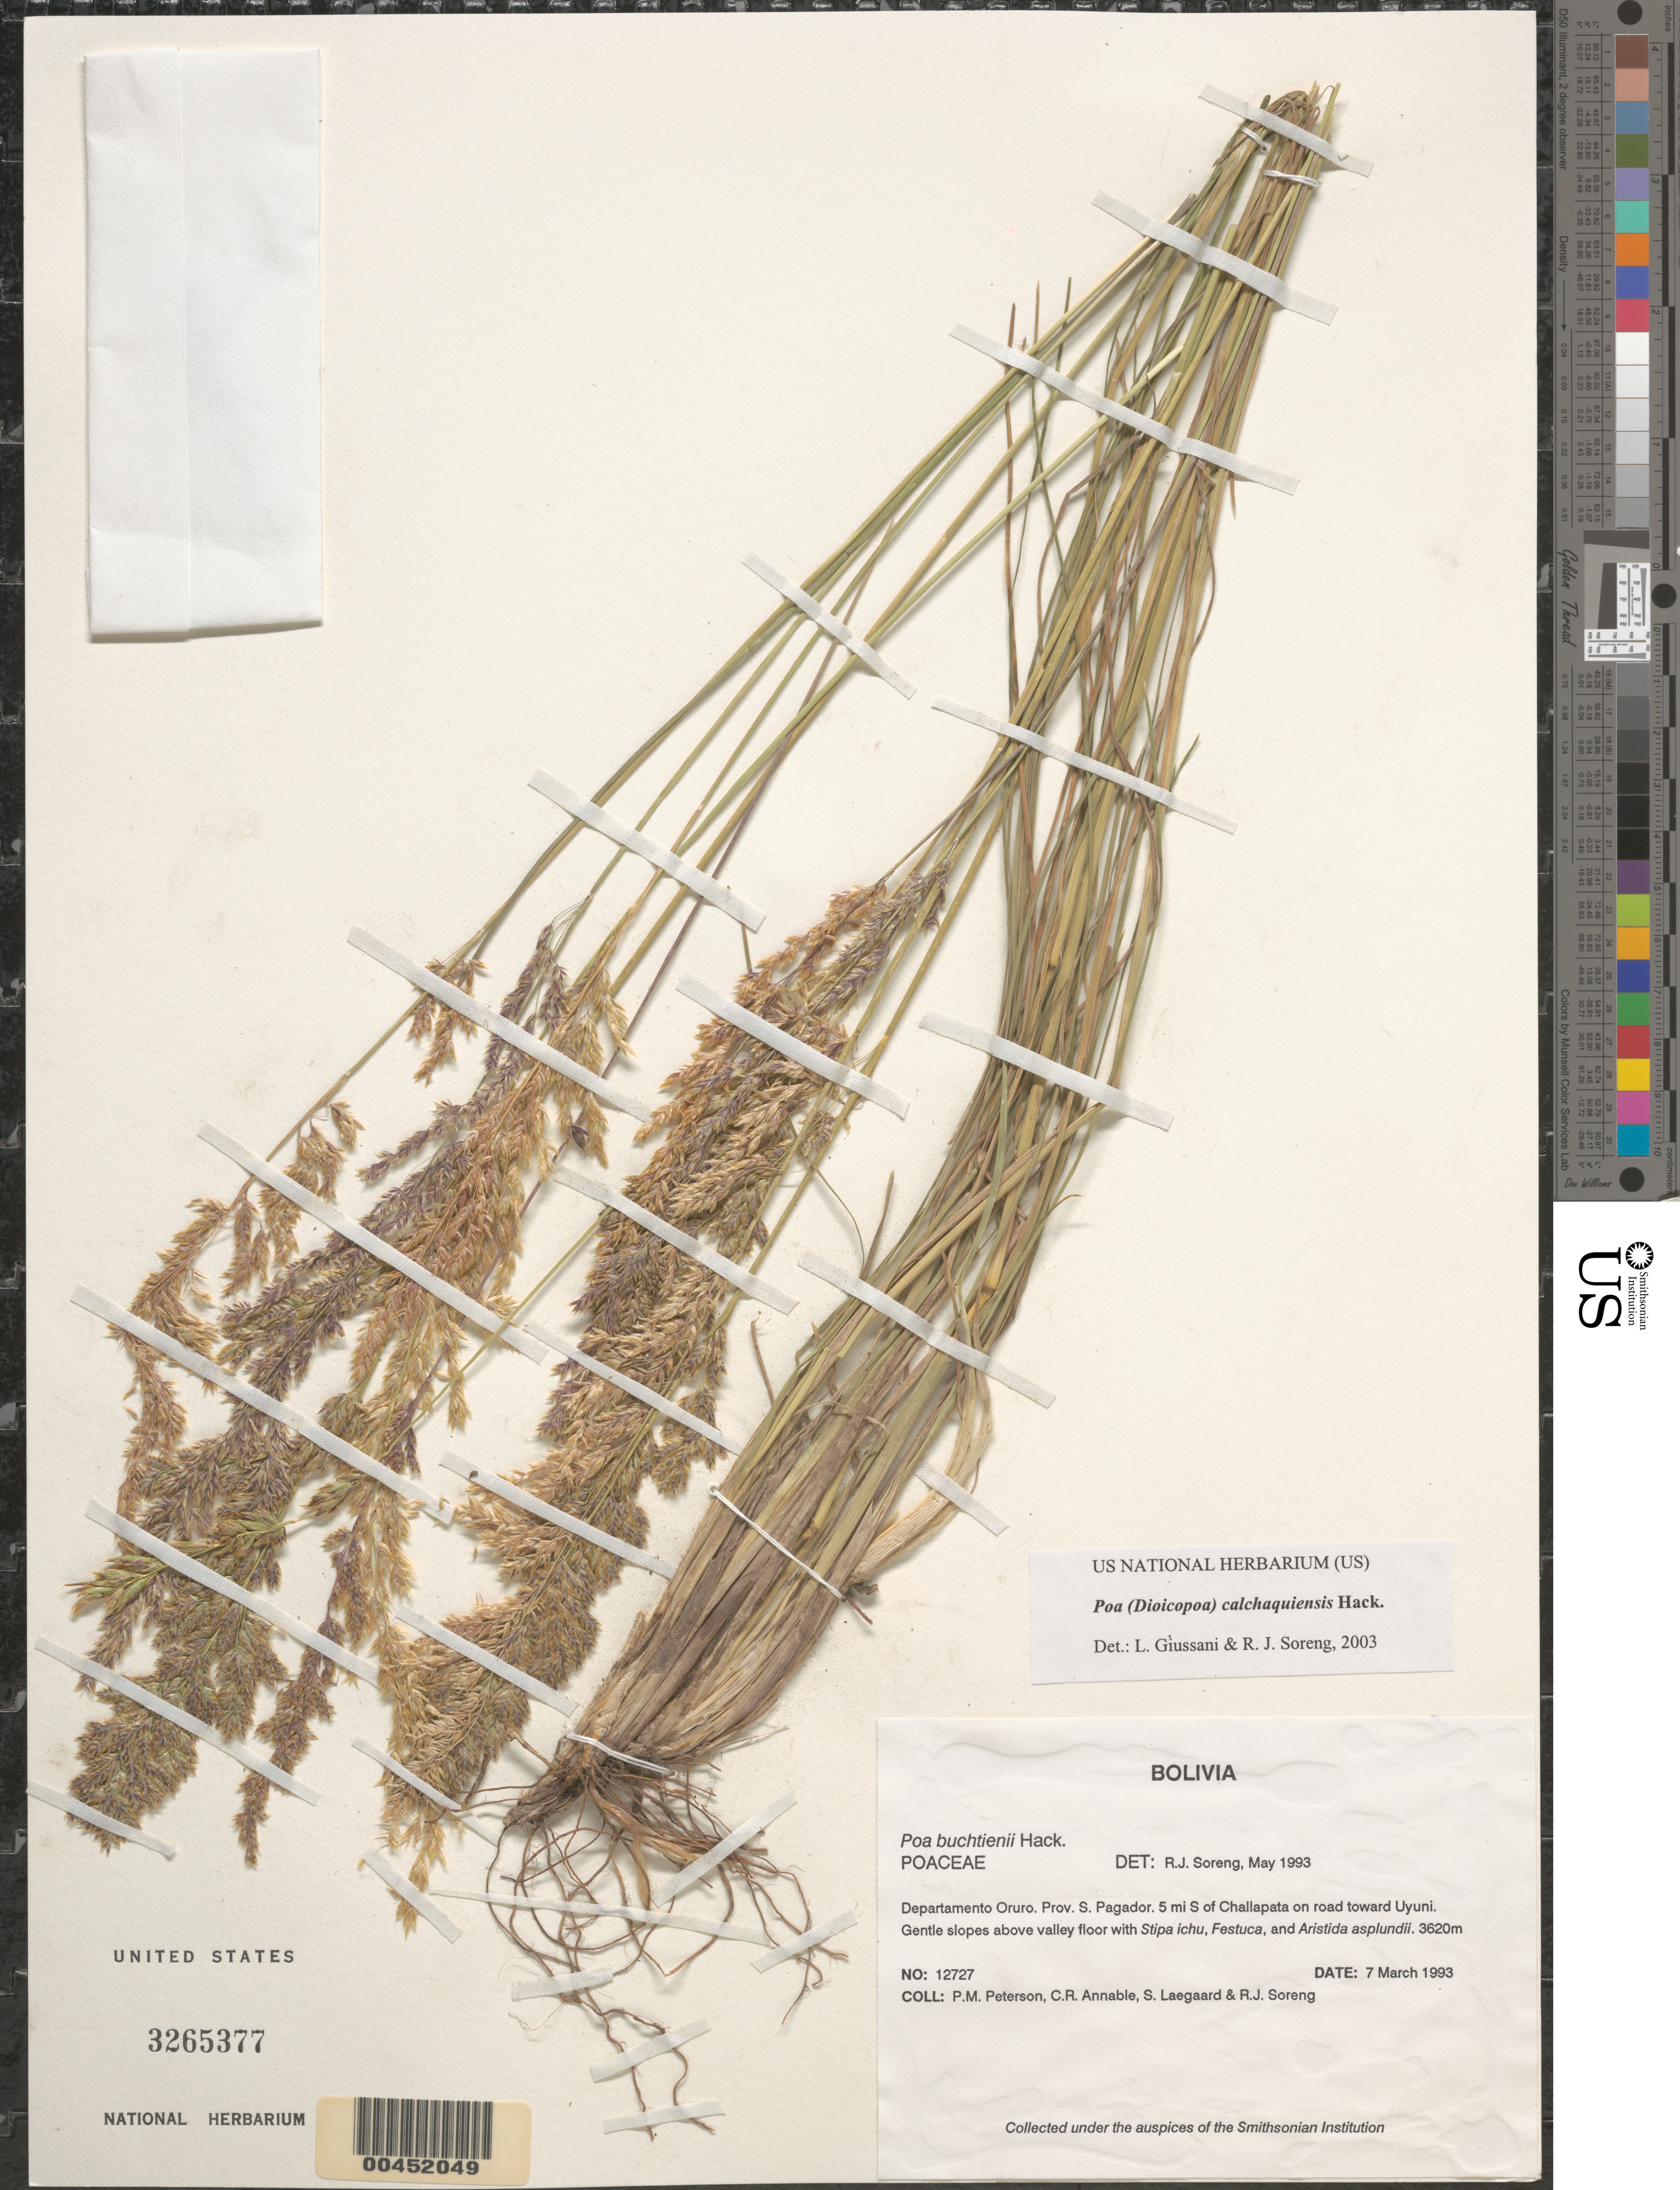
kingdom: Plantae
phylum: Tracheophyta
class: Liliopsida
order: Poales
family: Poaceae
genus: Poa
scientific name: Poa buchtienii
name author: Hack.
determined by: Soreng, Robert J., Research Associate (BOT), Smithsonian Institution - National Museum of Natural History (UNITED STATES)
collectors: P. M. Peterson, C. R. Annable, S. Lægaard & R. J. Soreng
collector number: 12727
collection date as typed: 07 Mar 1993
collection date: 1993-03-07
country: Bolivia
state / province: Oruro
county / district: Sebastián Pagador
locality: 5 mi S of Challapata on road toward Uyuni.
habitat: Gentle slopes above valley floor with Stipa ichu, Festuca, and Aristida asplundii.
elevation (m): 3620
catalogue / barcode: US 3265377